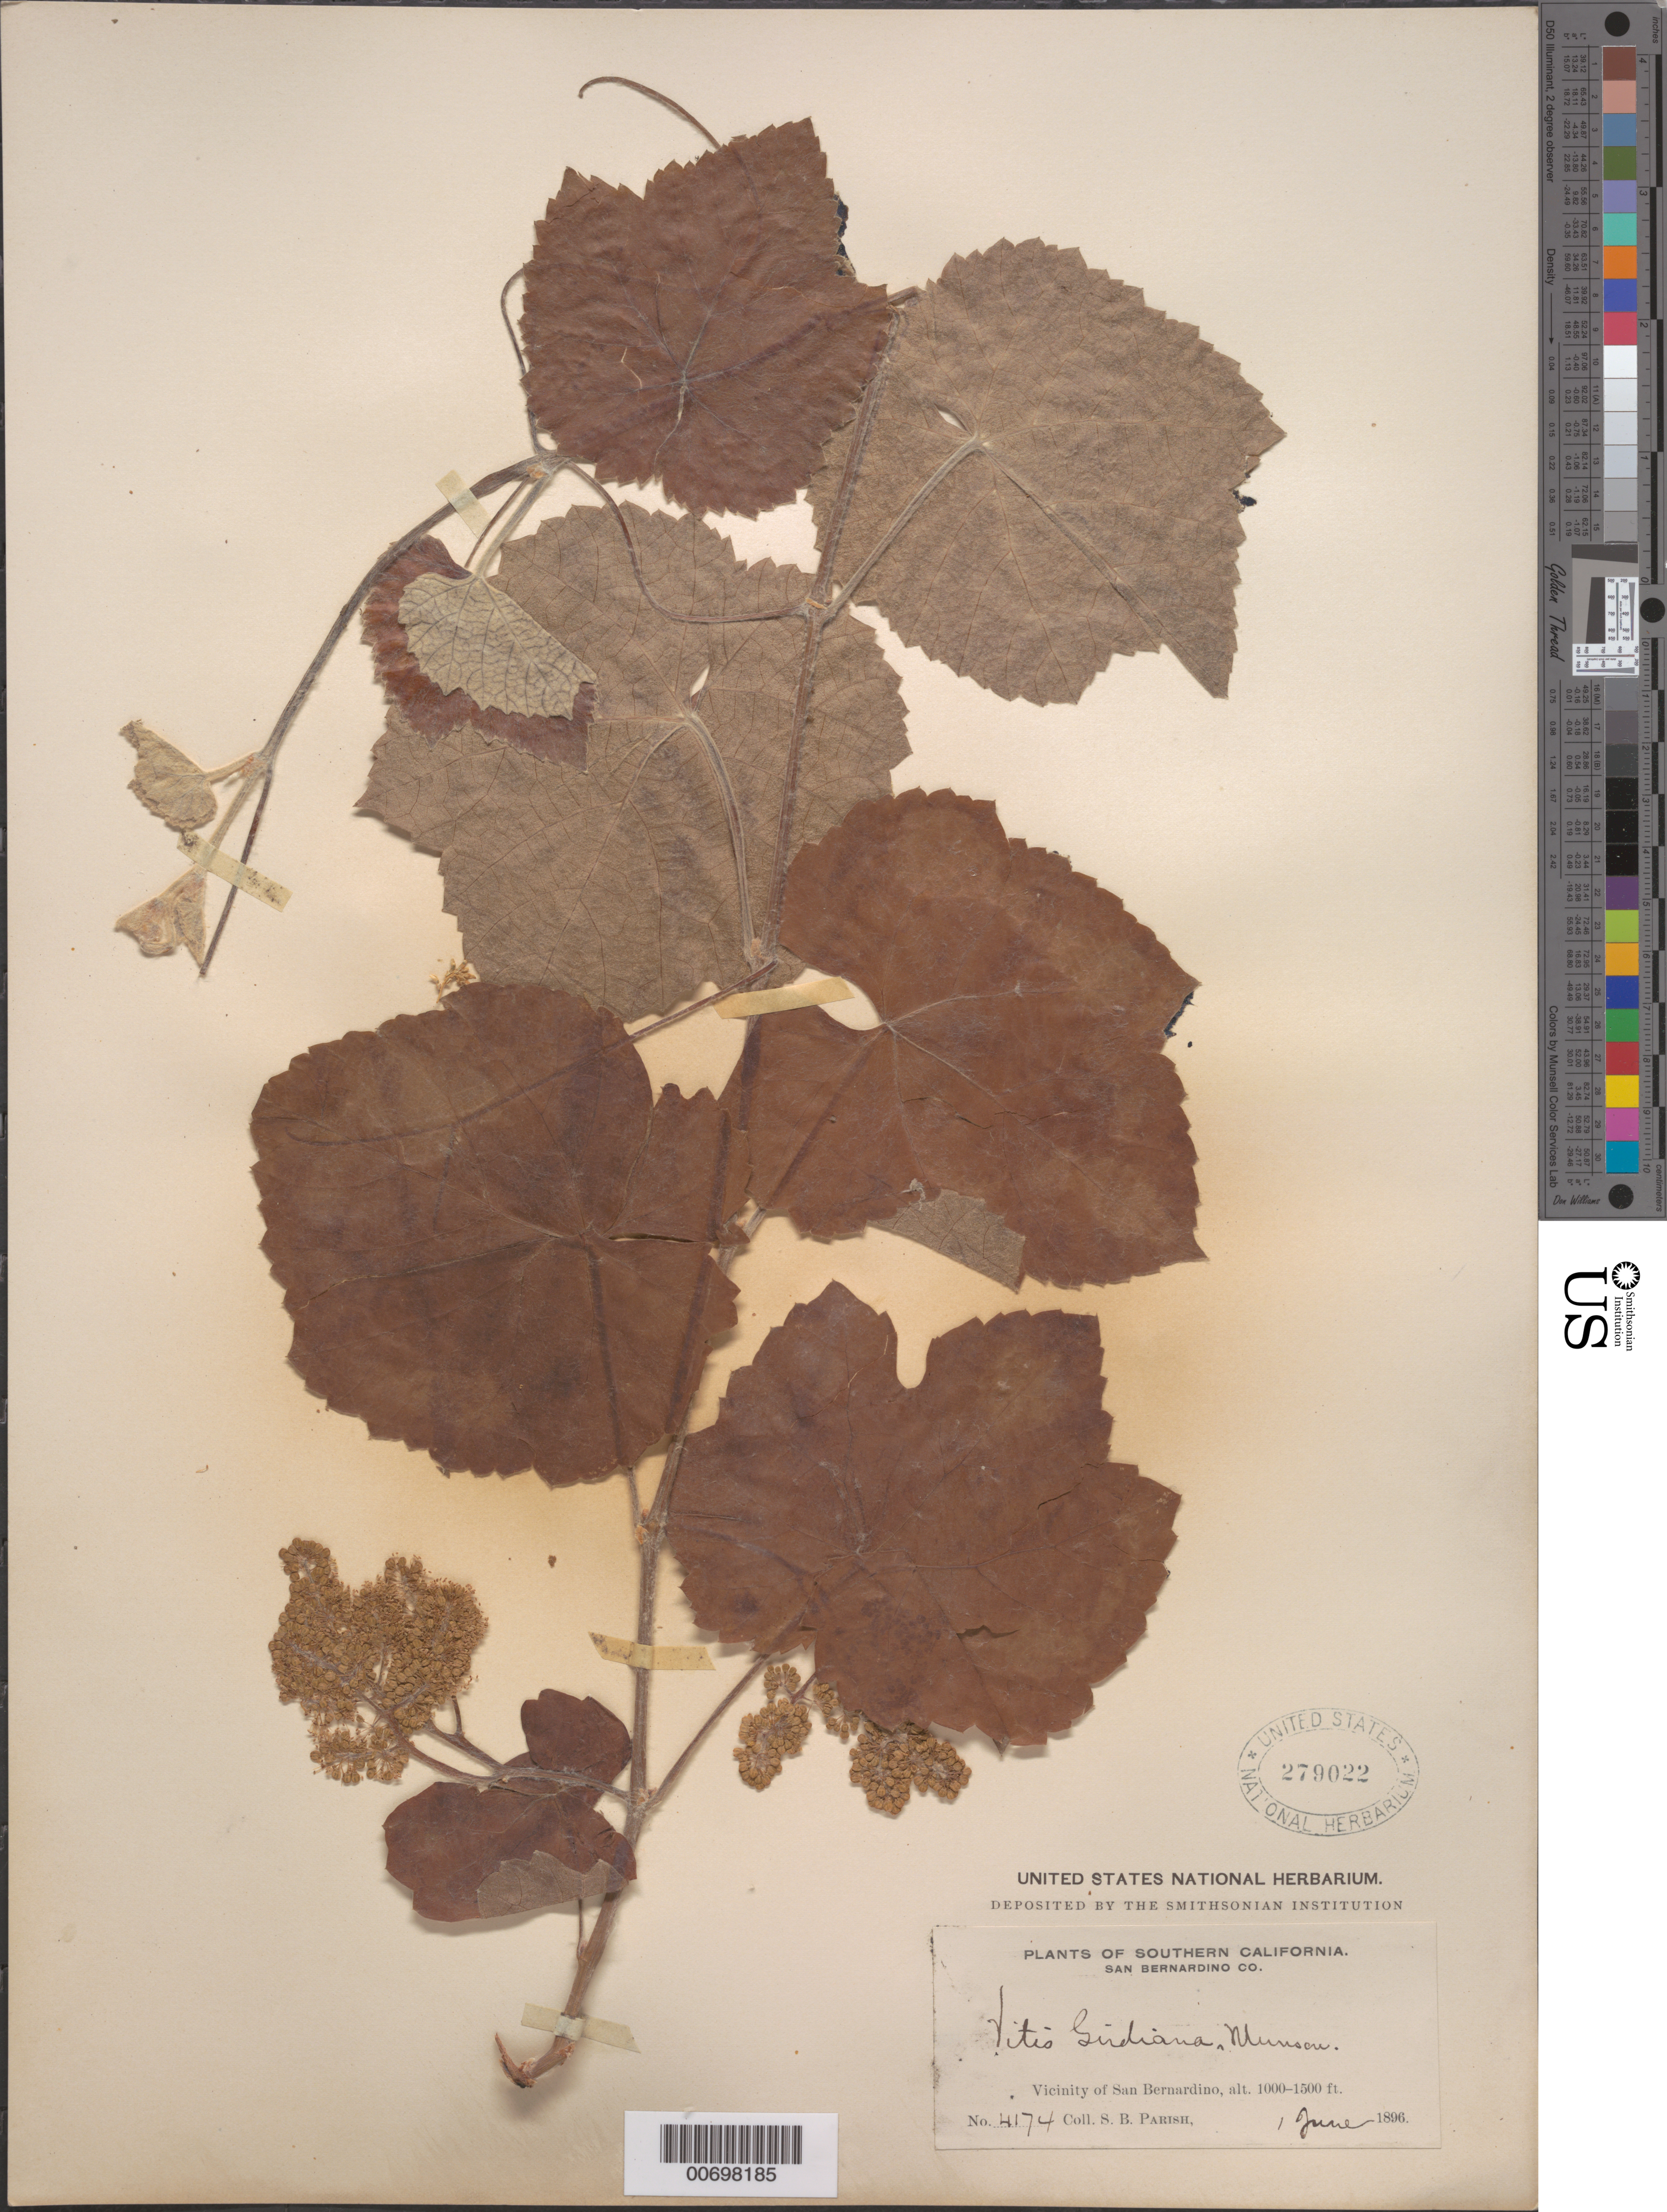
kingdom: Plantae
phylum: Tracheophyta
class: Magnoliopsida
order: Vitales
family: Vitaceae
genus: Vitis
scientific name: Vitis girdiana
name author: Munson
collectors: S. B. Parish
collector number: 4174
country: United States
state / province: California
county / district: San Bernardino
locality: Vicinity of San Bernardino.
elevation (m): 305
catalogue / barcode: US 279022